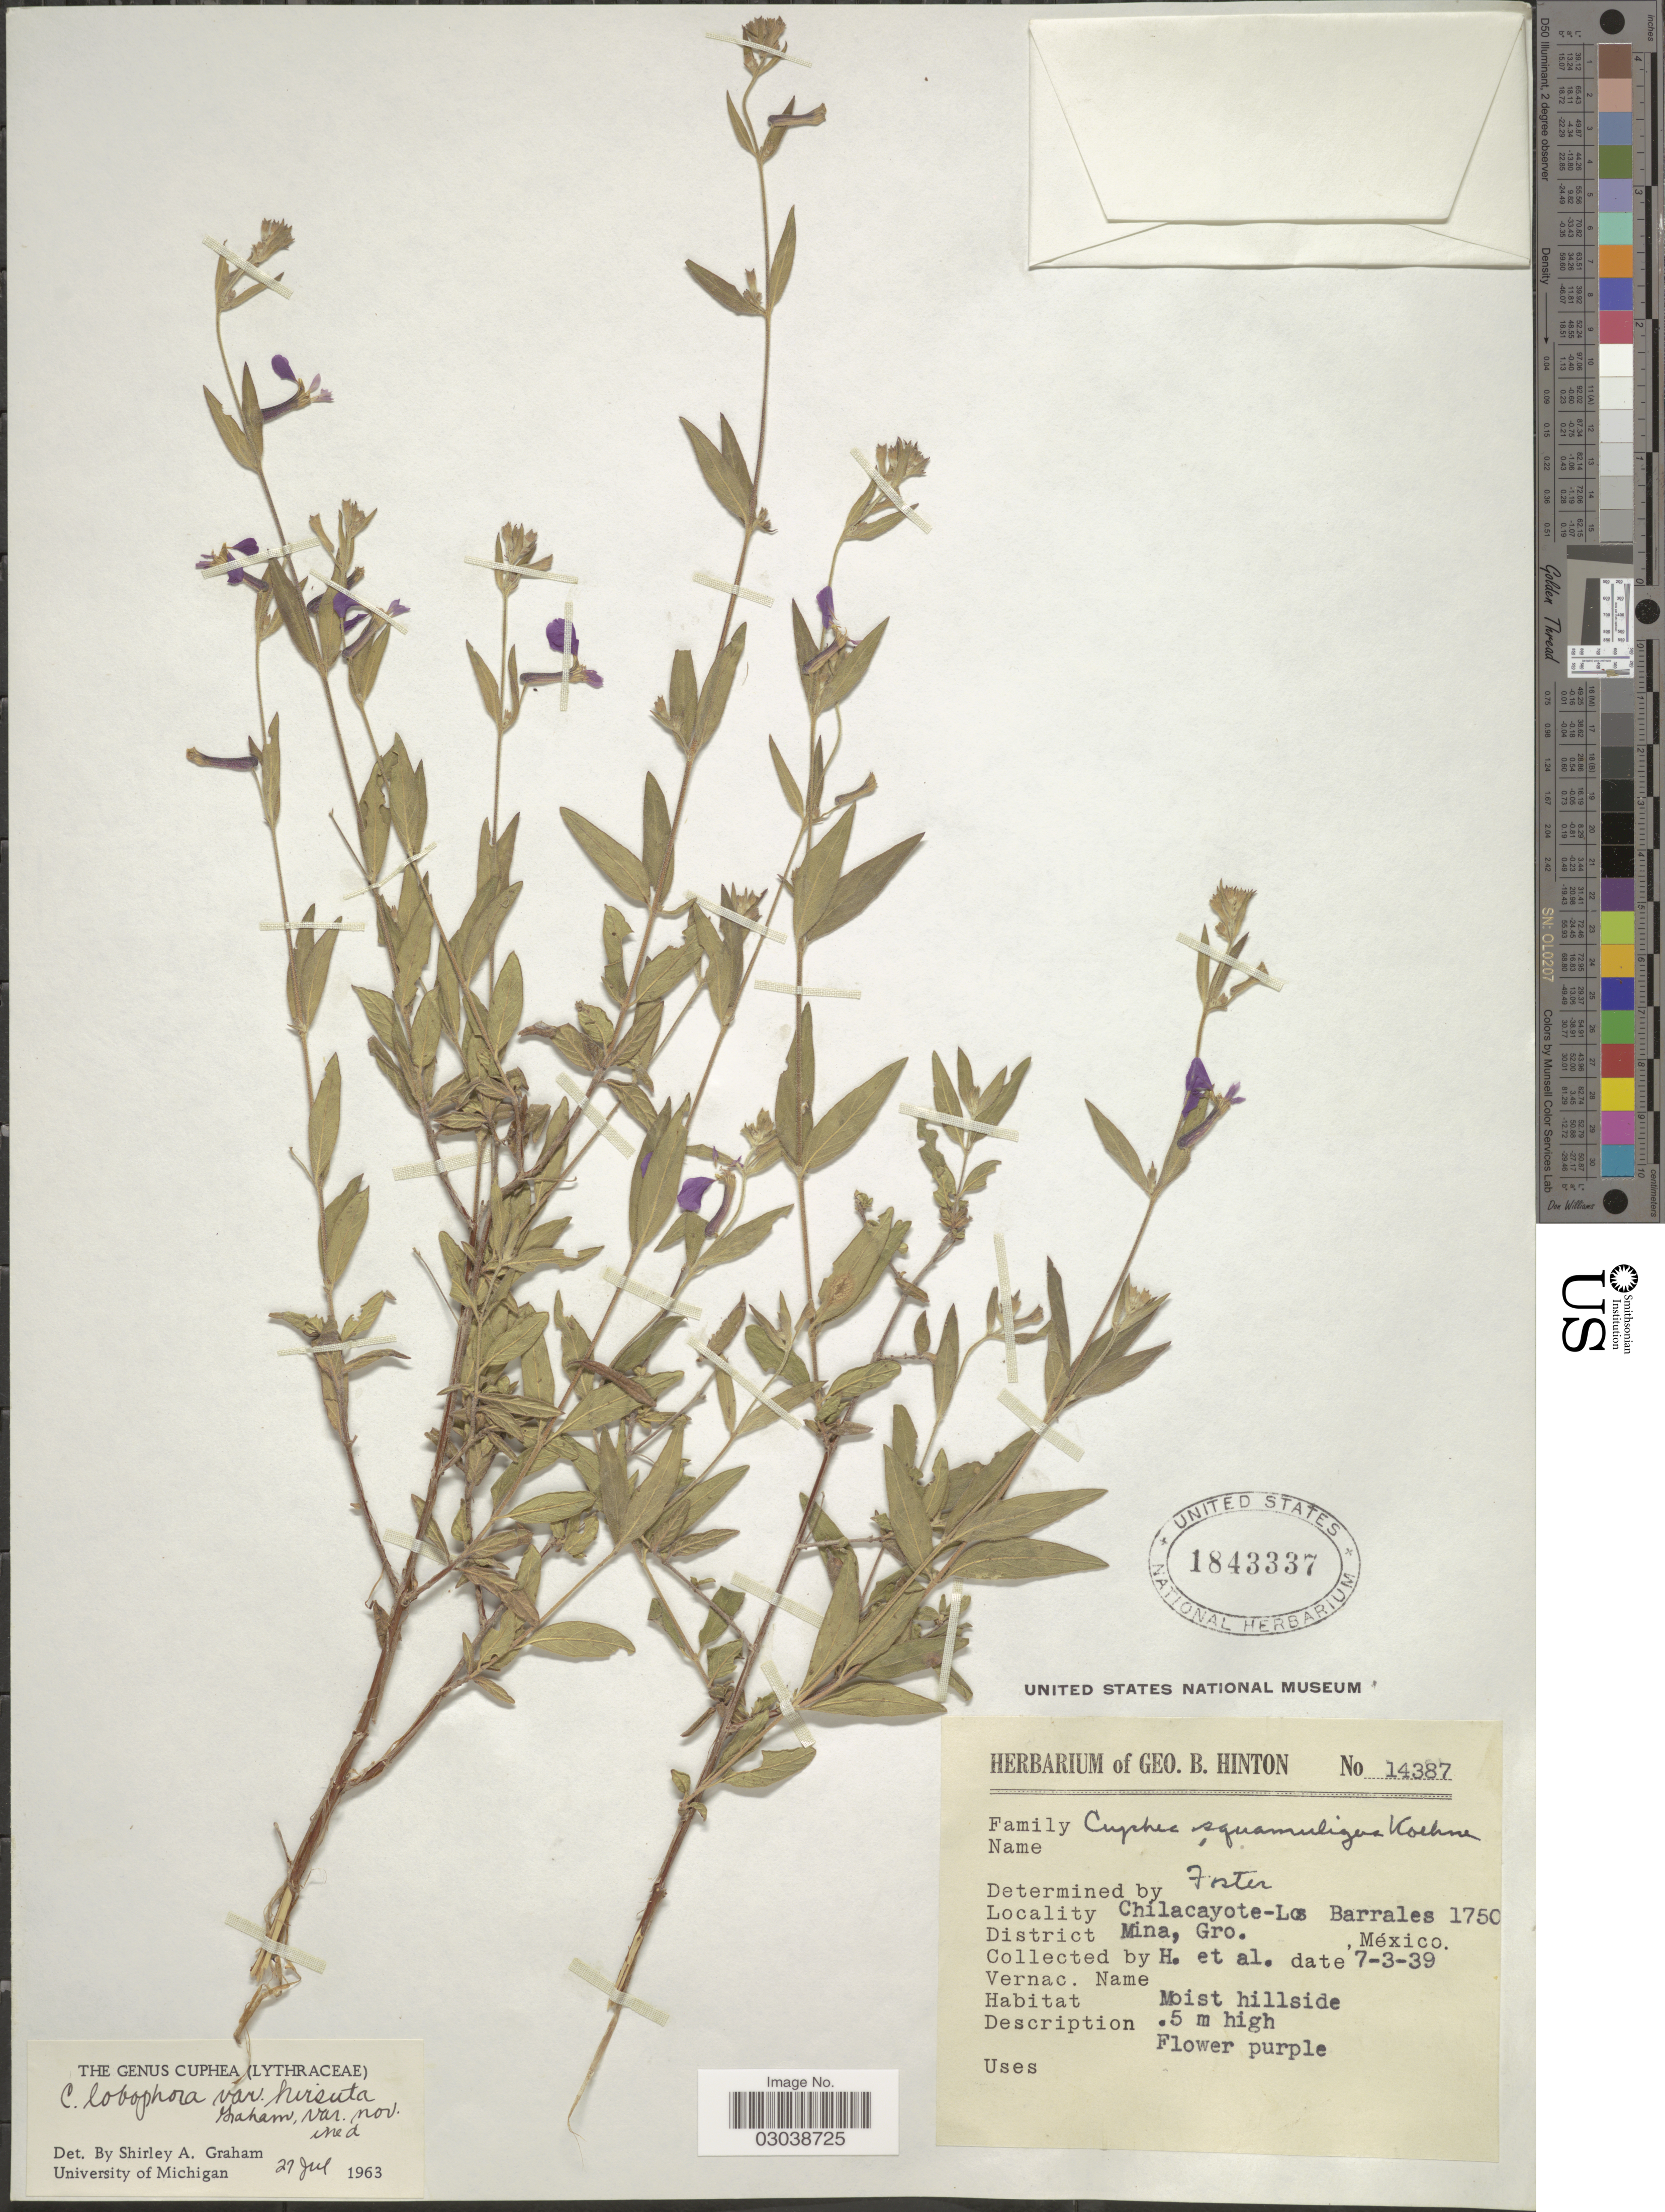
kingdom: Plantae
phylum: Tracheophyta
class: Magnoliopsida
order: Myrtales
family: Lythraceae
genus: Cuphea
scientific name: Cuphea lobophora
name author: Koehne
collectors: G. B. Hinton & et al.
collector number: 14387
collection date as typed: Transcribed d/m/y: 7/3/39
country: Mexico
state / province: Guerrero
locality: Chilacayota - Los Barrales, District Mina, Gro.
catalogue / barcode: US 1843337